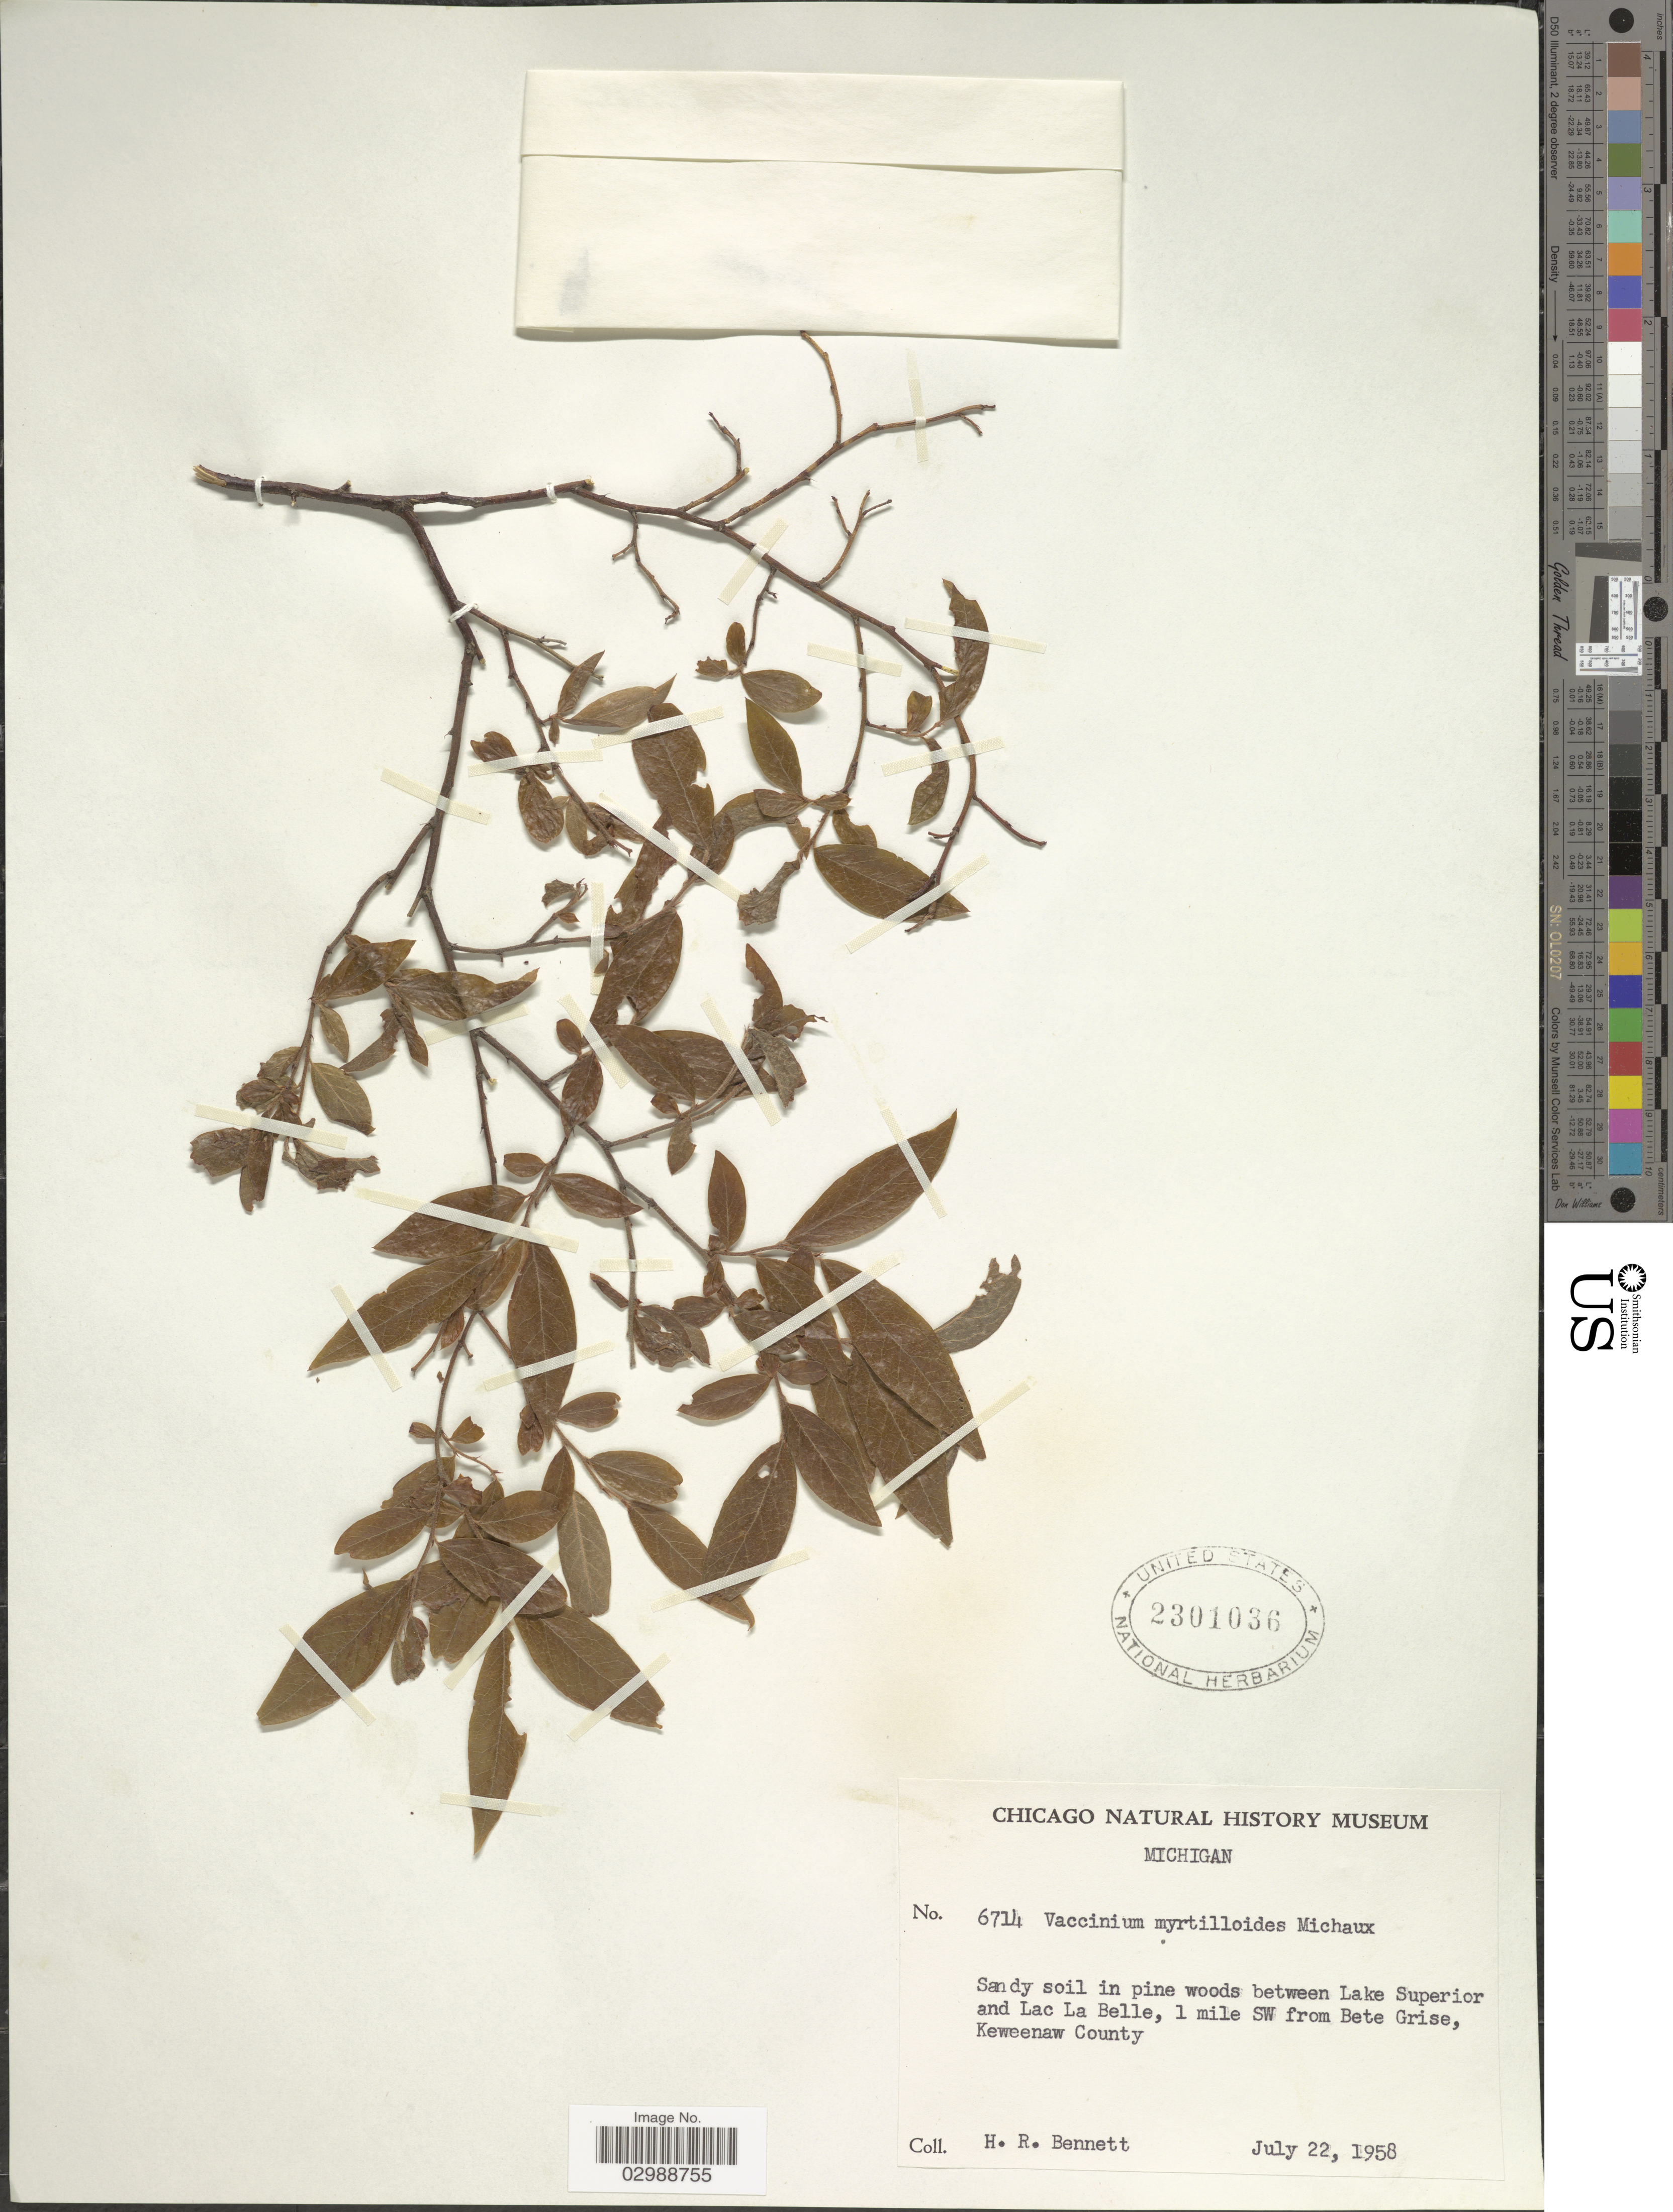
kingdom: Plantae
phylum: Tracheophyta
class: Magnoliopsida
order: Ericales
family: Ericaceae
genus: Vaccinium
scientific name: Vaccinium myrtilloides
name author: Michx.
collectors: H. R. Bennett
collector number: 6714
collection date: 1958-07-22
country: United States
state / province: Michigan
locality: Between Lake Superior and Lac La Belle, 1 mile SW from Bete Grise, Keweenaw County.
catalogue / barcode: US 2301036